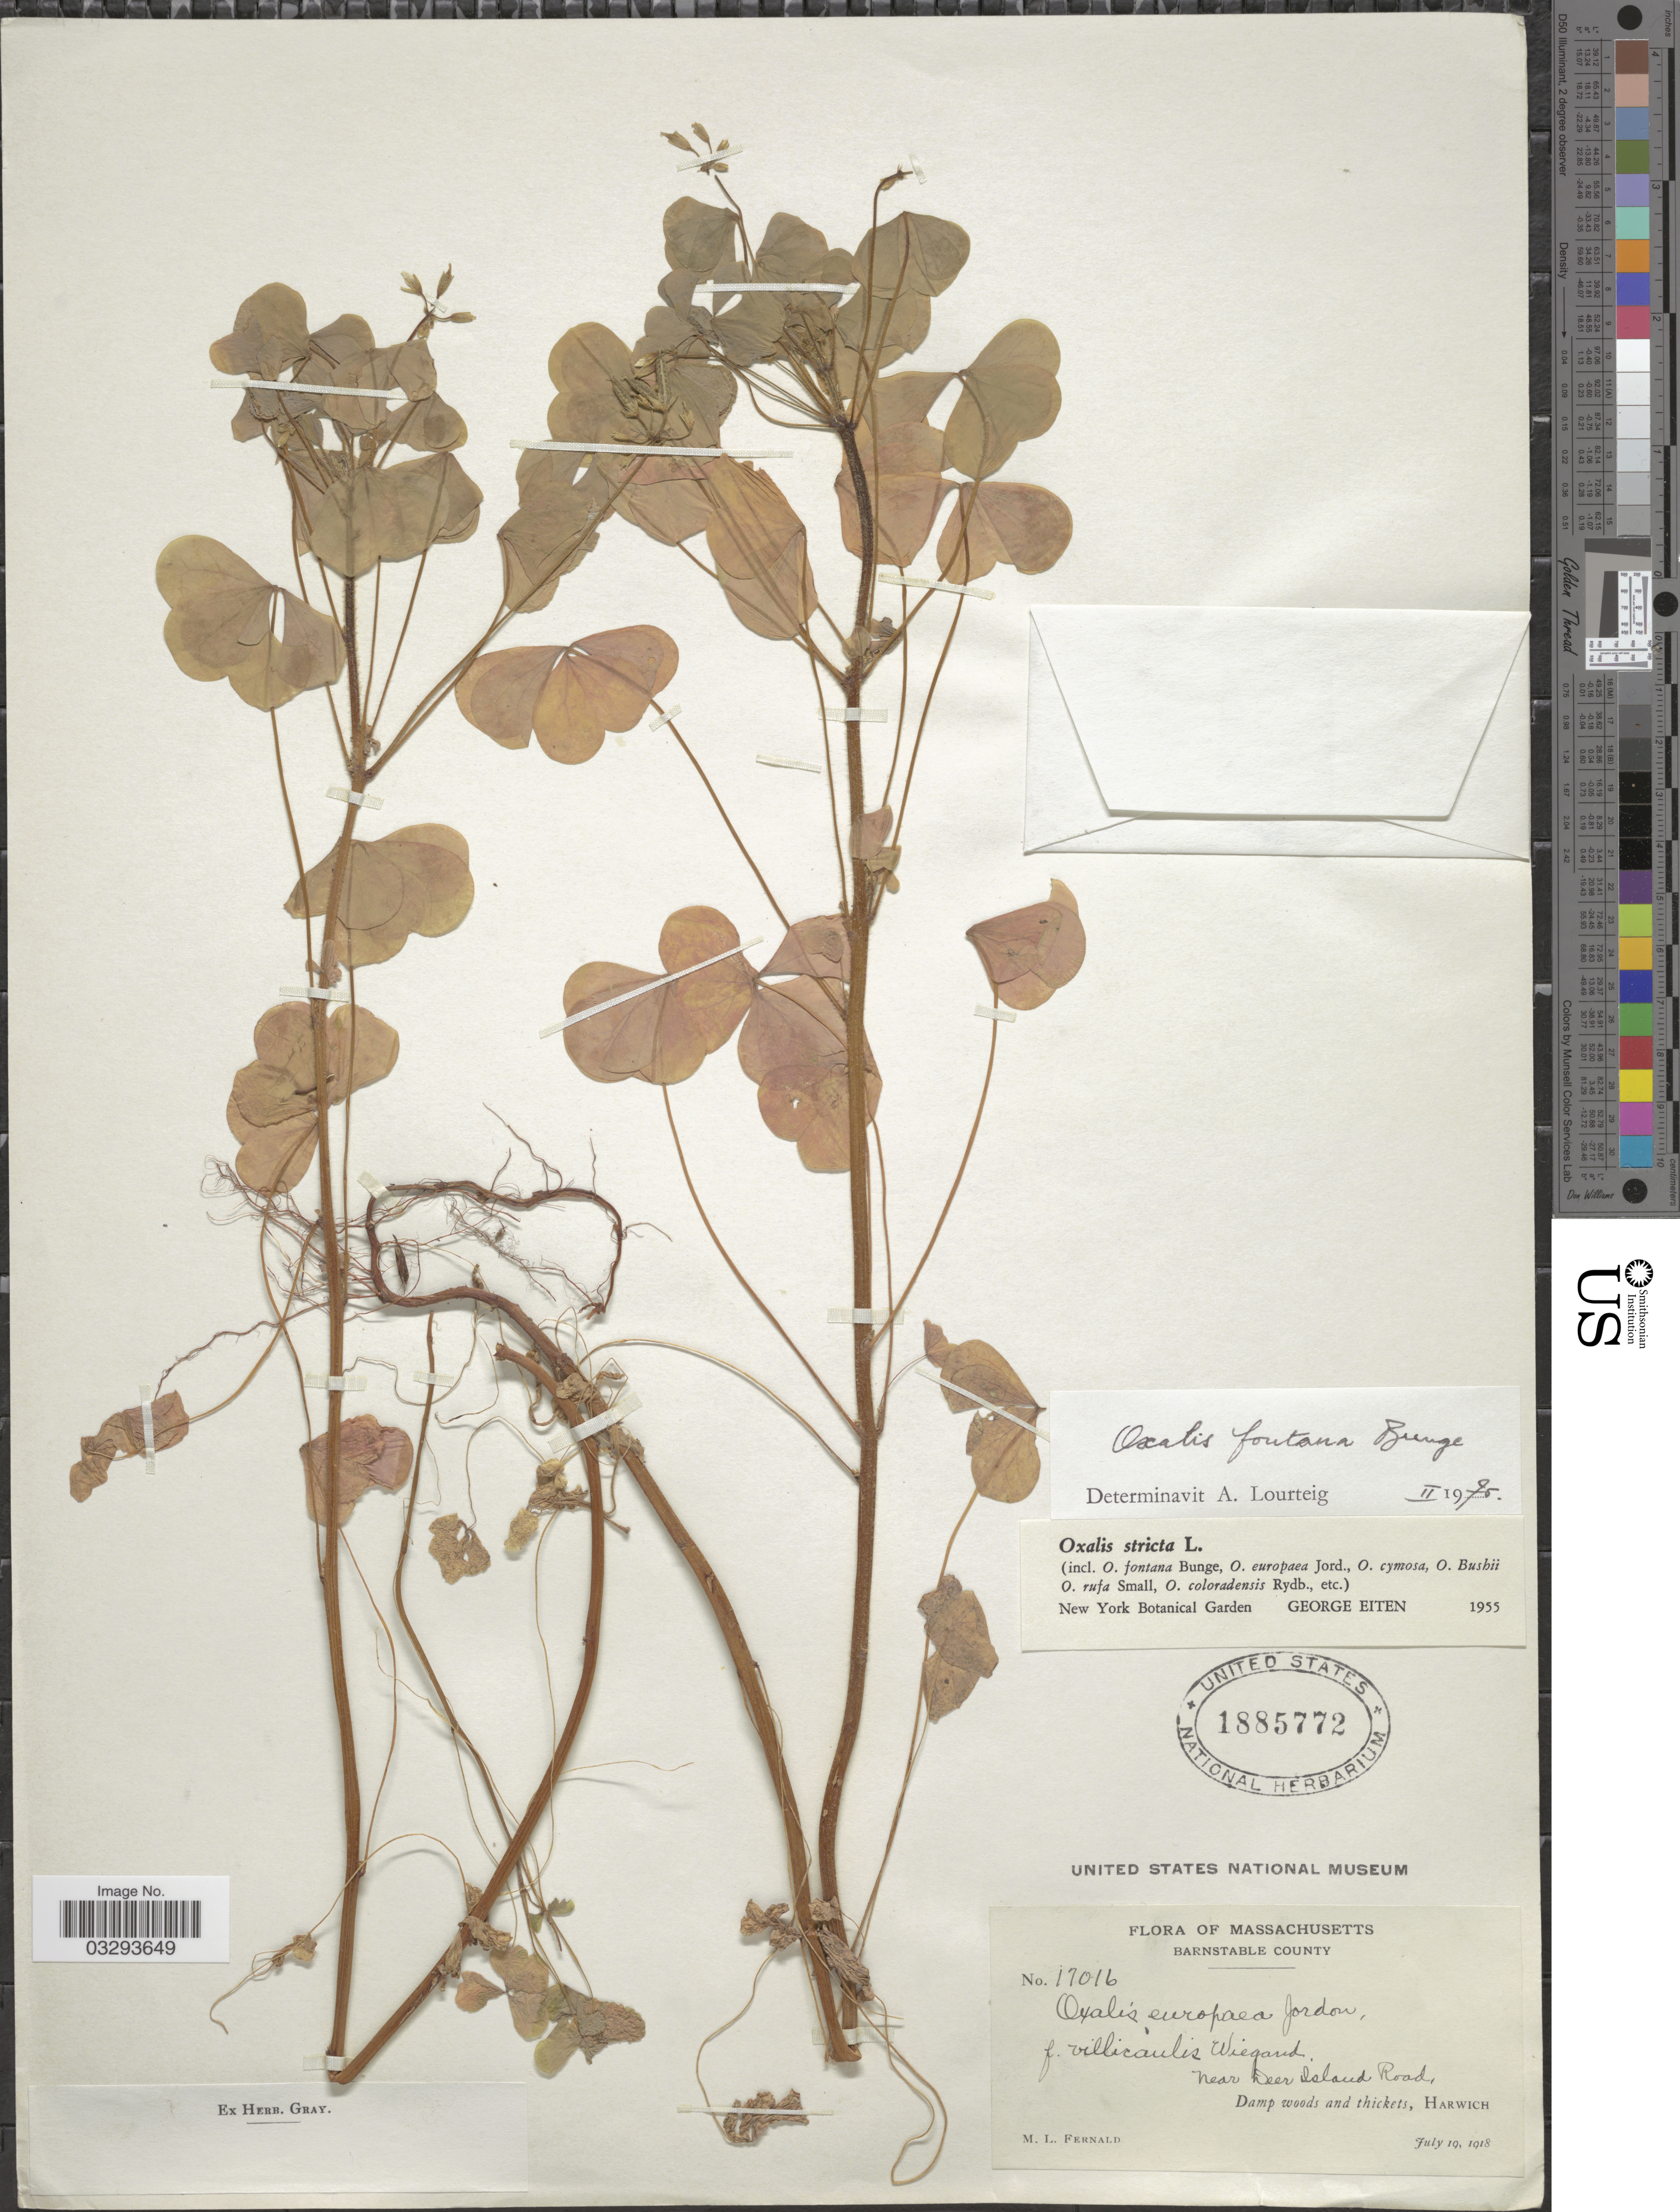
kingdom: Plantae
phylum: Tracheophyta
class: Magnoliopsida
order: Oxalidales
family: Oxalidaceae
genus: Oxalis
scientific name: Oxalis fontana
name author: Bunge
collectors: M. L. Fernald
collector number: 17016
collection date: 1918-07-10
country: United States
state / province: Massachusetts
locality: Barnstable County. Near Deer Island road, Harwich.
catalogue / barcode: US 1885772